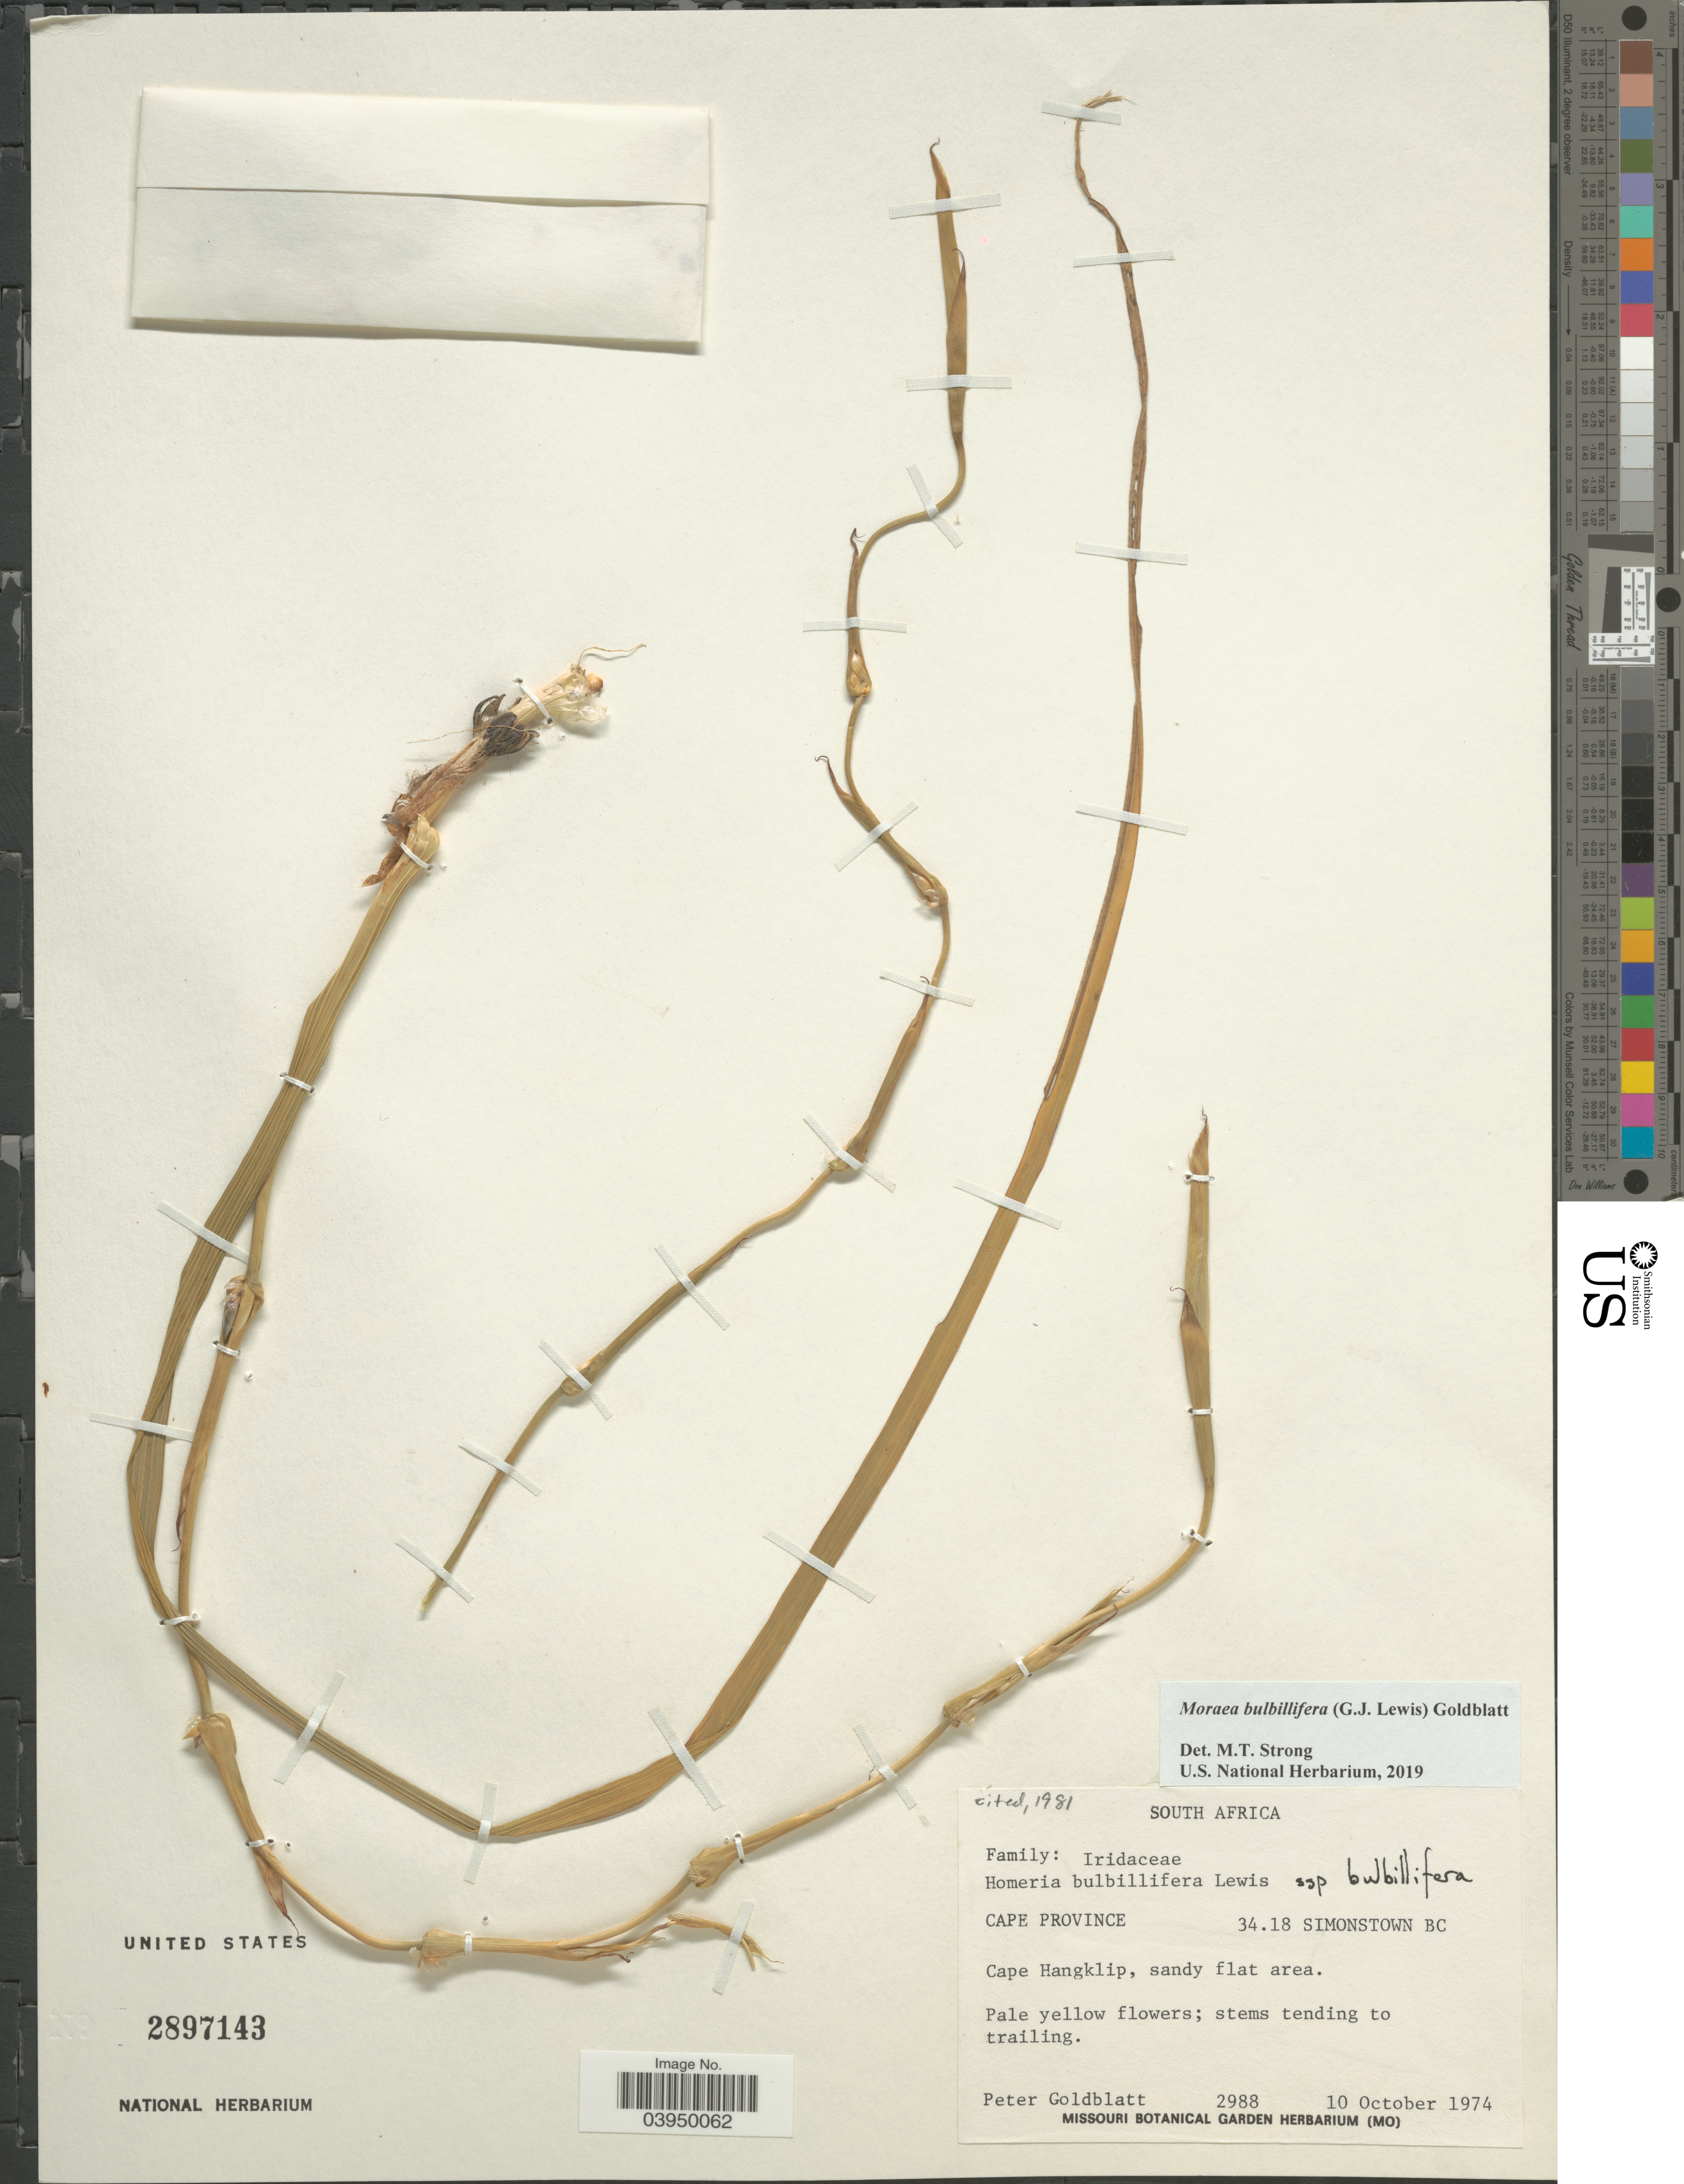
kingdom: Plantae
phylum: Tracheophyta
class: Liliopsida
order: Asparagales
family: Iridaceae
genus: Moraea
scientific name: Moraea bulbillifera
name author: (G.J. Lewis) Goldblatt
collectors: P. Goldblatt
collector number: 2988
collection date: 1974-10-10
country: South Africa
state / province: Western Cape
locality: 34.18 Simonstown BC. Cape Hangklip, sandy flat area.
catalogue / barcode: US 2897143